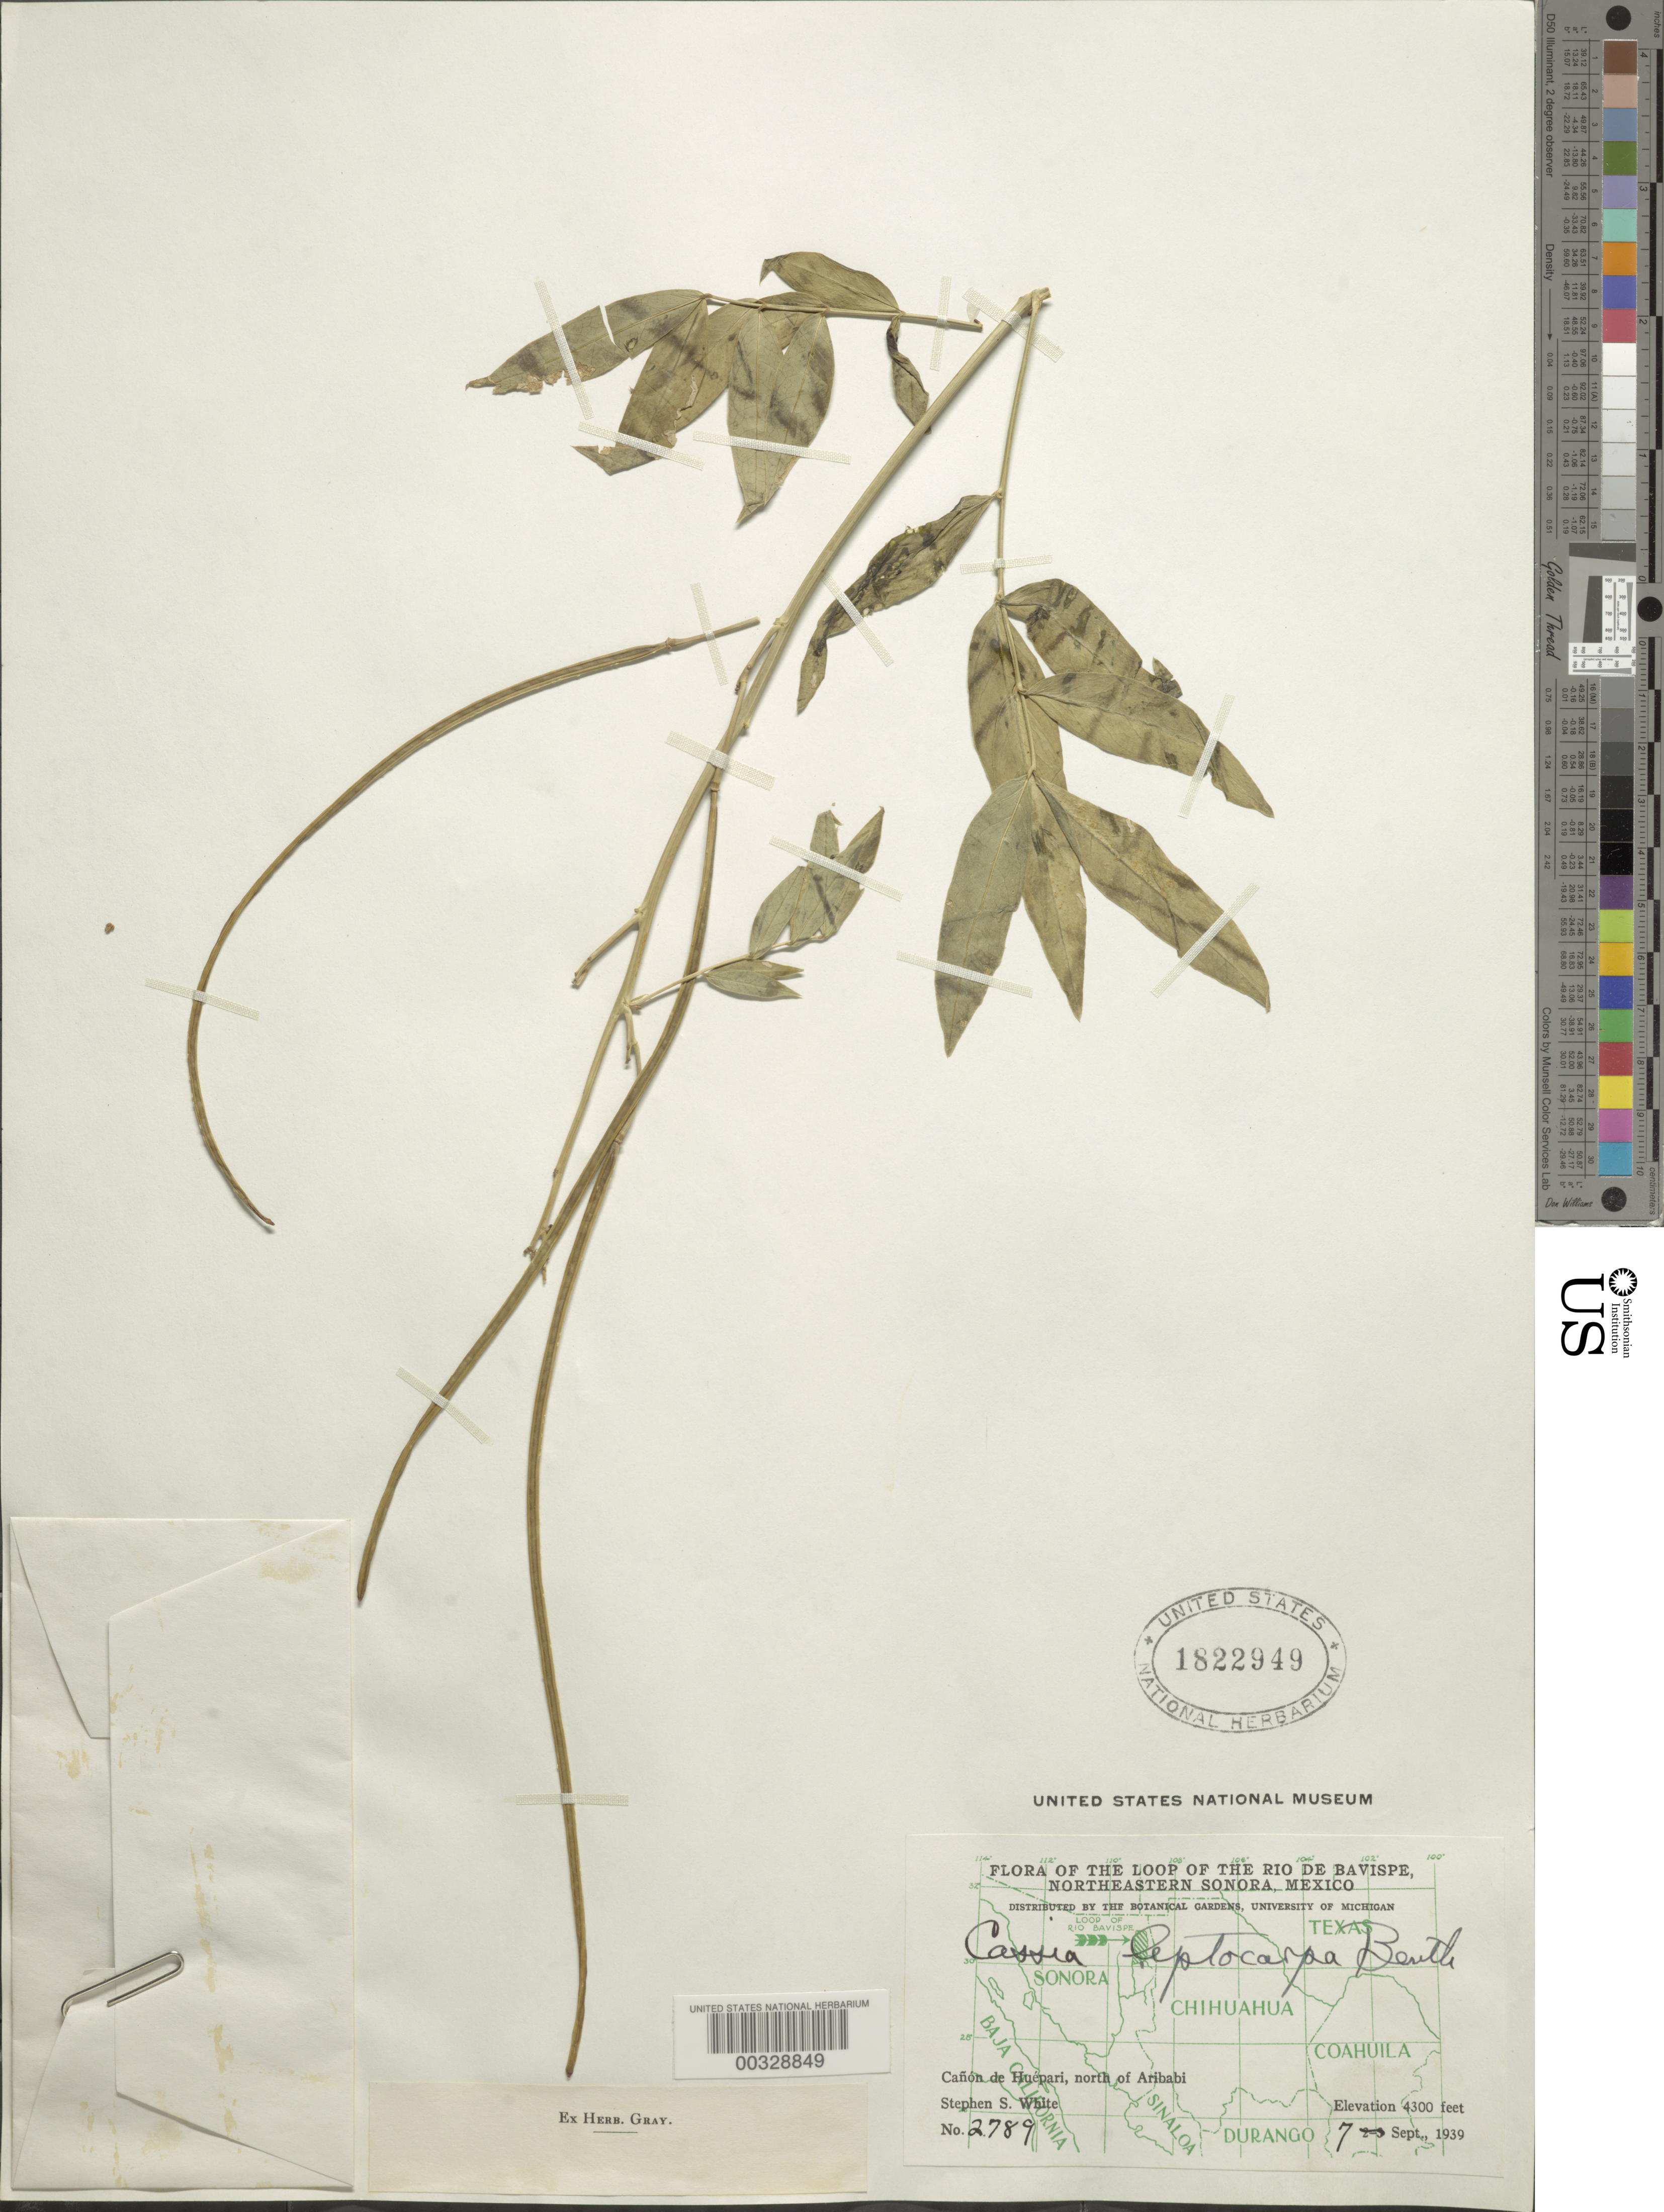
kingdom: Plantae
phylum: Tracheophyta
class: Magnoliopsida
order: Fabales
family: Fabaceae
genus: Senna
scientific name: Senna hirsuta var. leptocarpa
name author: (Benth.) H.S. Irwin & Barneby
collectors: S. S. White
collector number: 2789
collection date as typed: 07 Sep 1939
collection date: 1939-09-07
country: Mexico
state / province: Sonora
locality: Canon de huepari, N of aribabi; rio de bavispe, ne sonora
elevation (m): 1311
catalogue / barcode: US 1822949